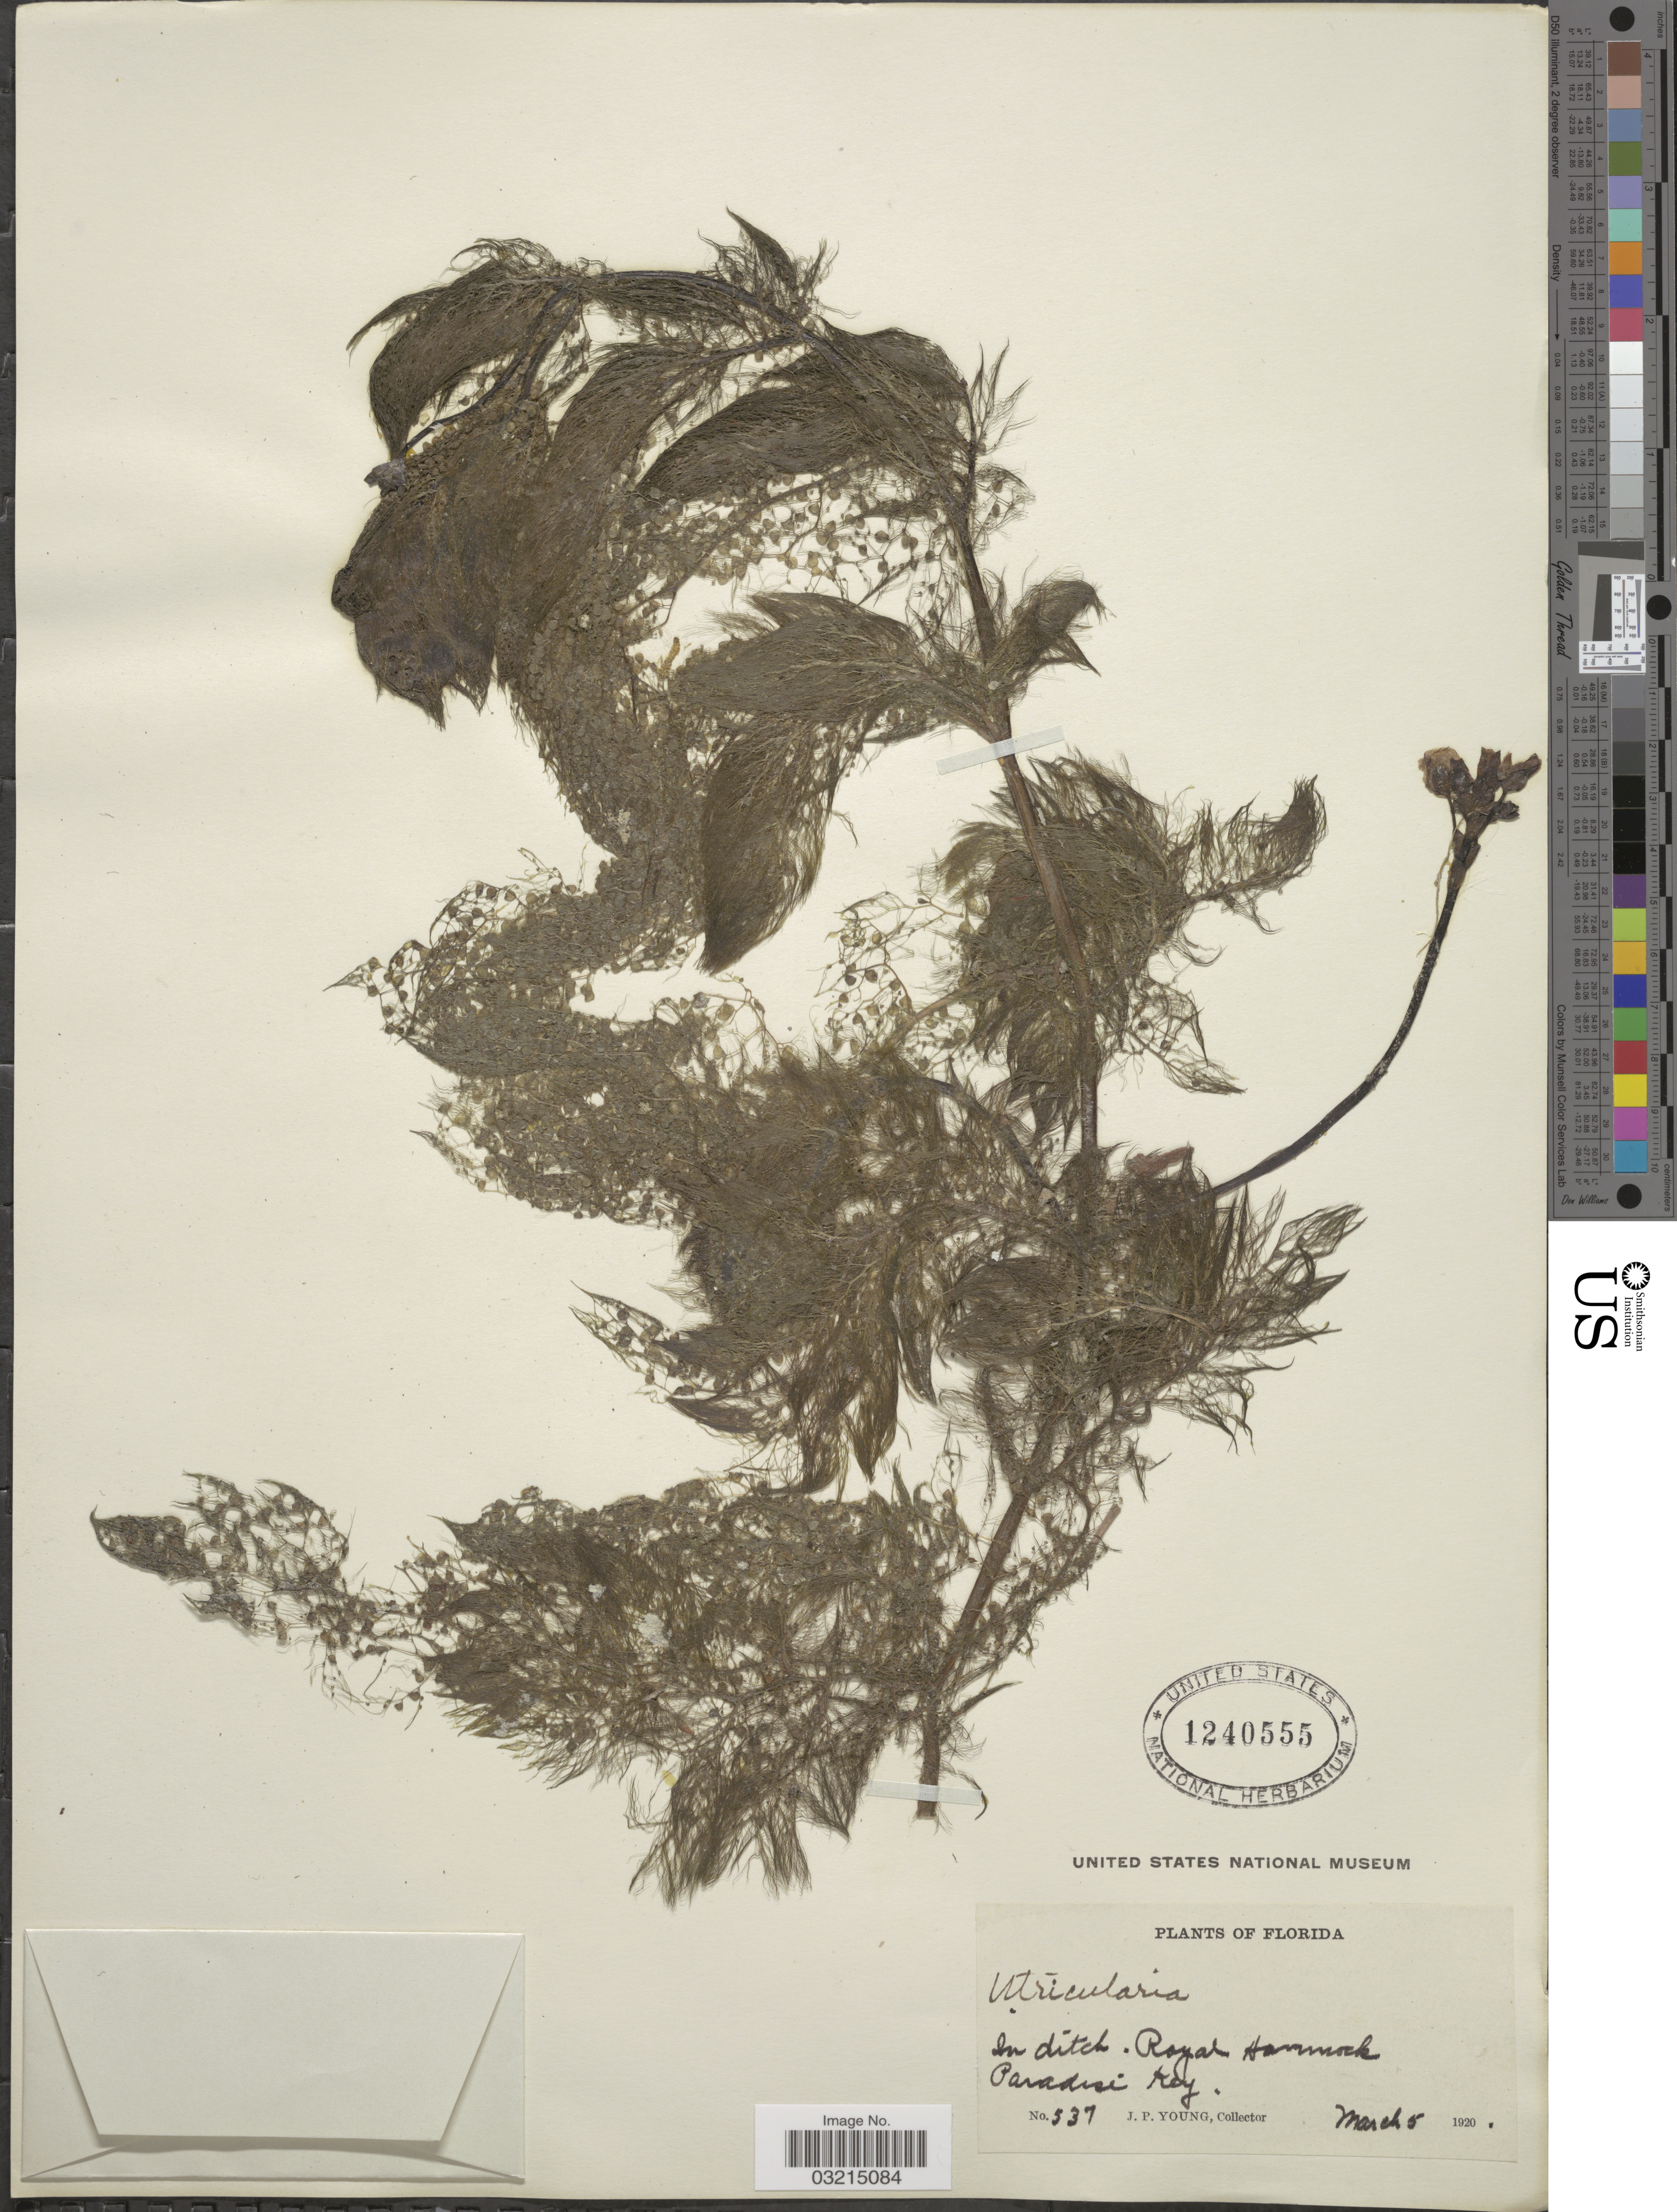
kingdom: Plantae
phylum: Tracheophyta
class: Magnoliopsida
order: Lamiales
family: Lentibulariaceae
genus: Utricularia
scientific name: Utricularia foliosa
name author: L.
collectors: J. P. Young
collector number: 537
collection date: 1920-03-05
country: United States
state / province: Florida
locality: In ditch. Royal Hammock Paradise Key.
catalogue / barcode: US 1240555